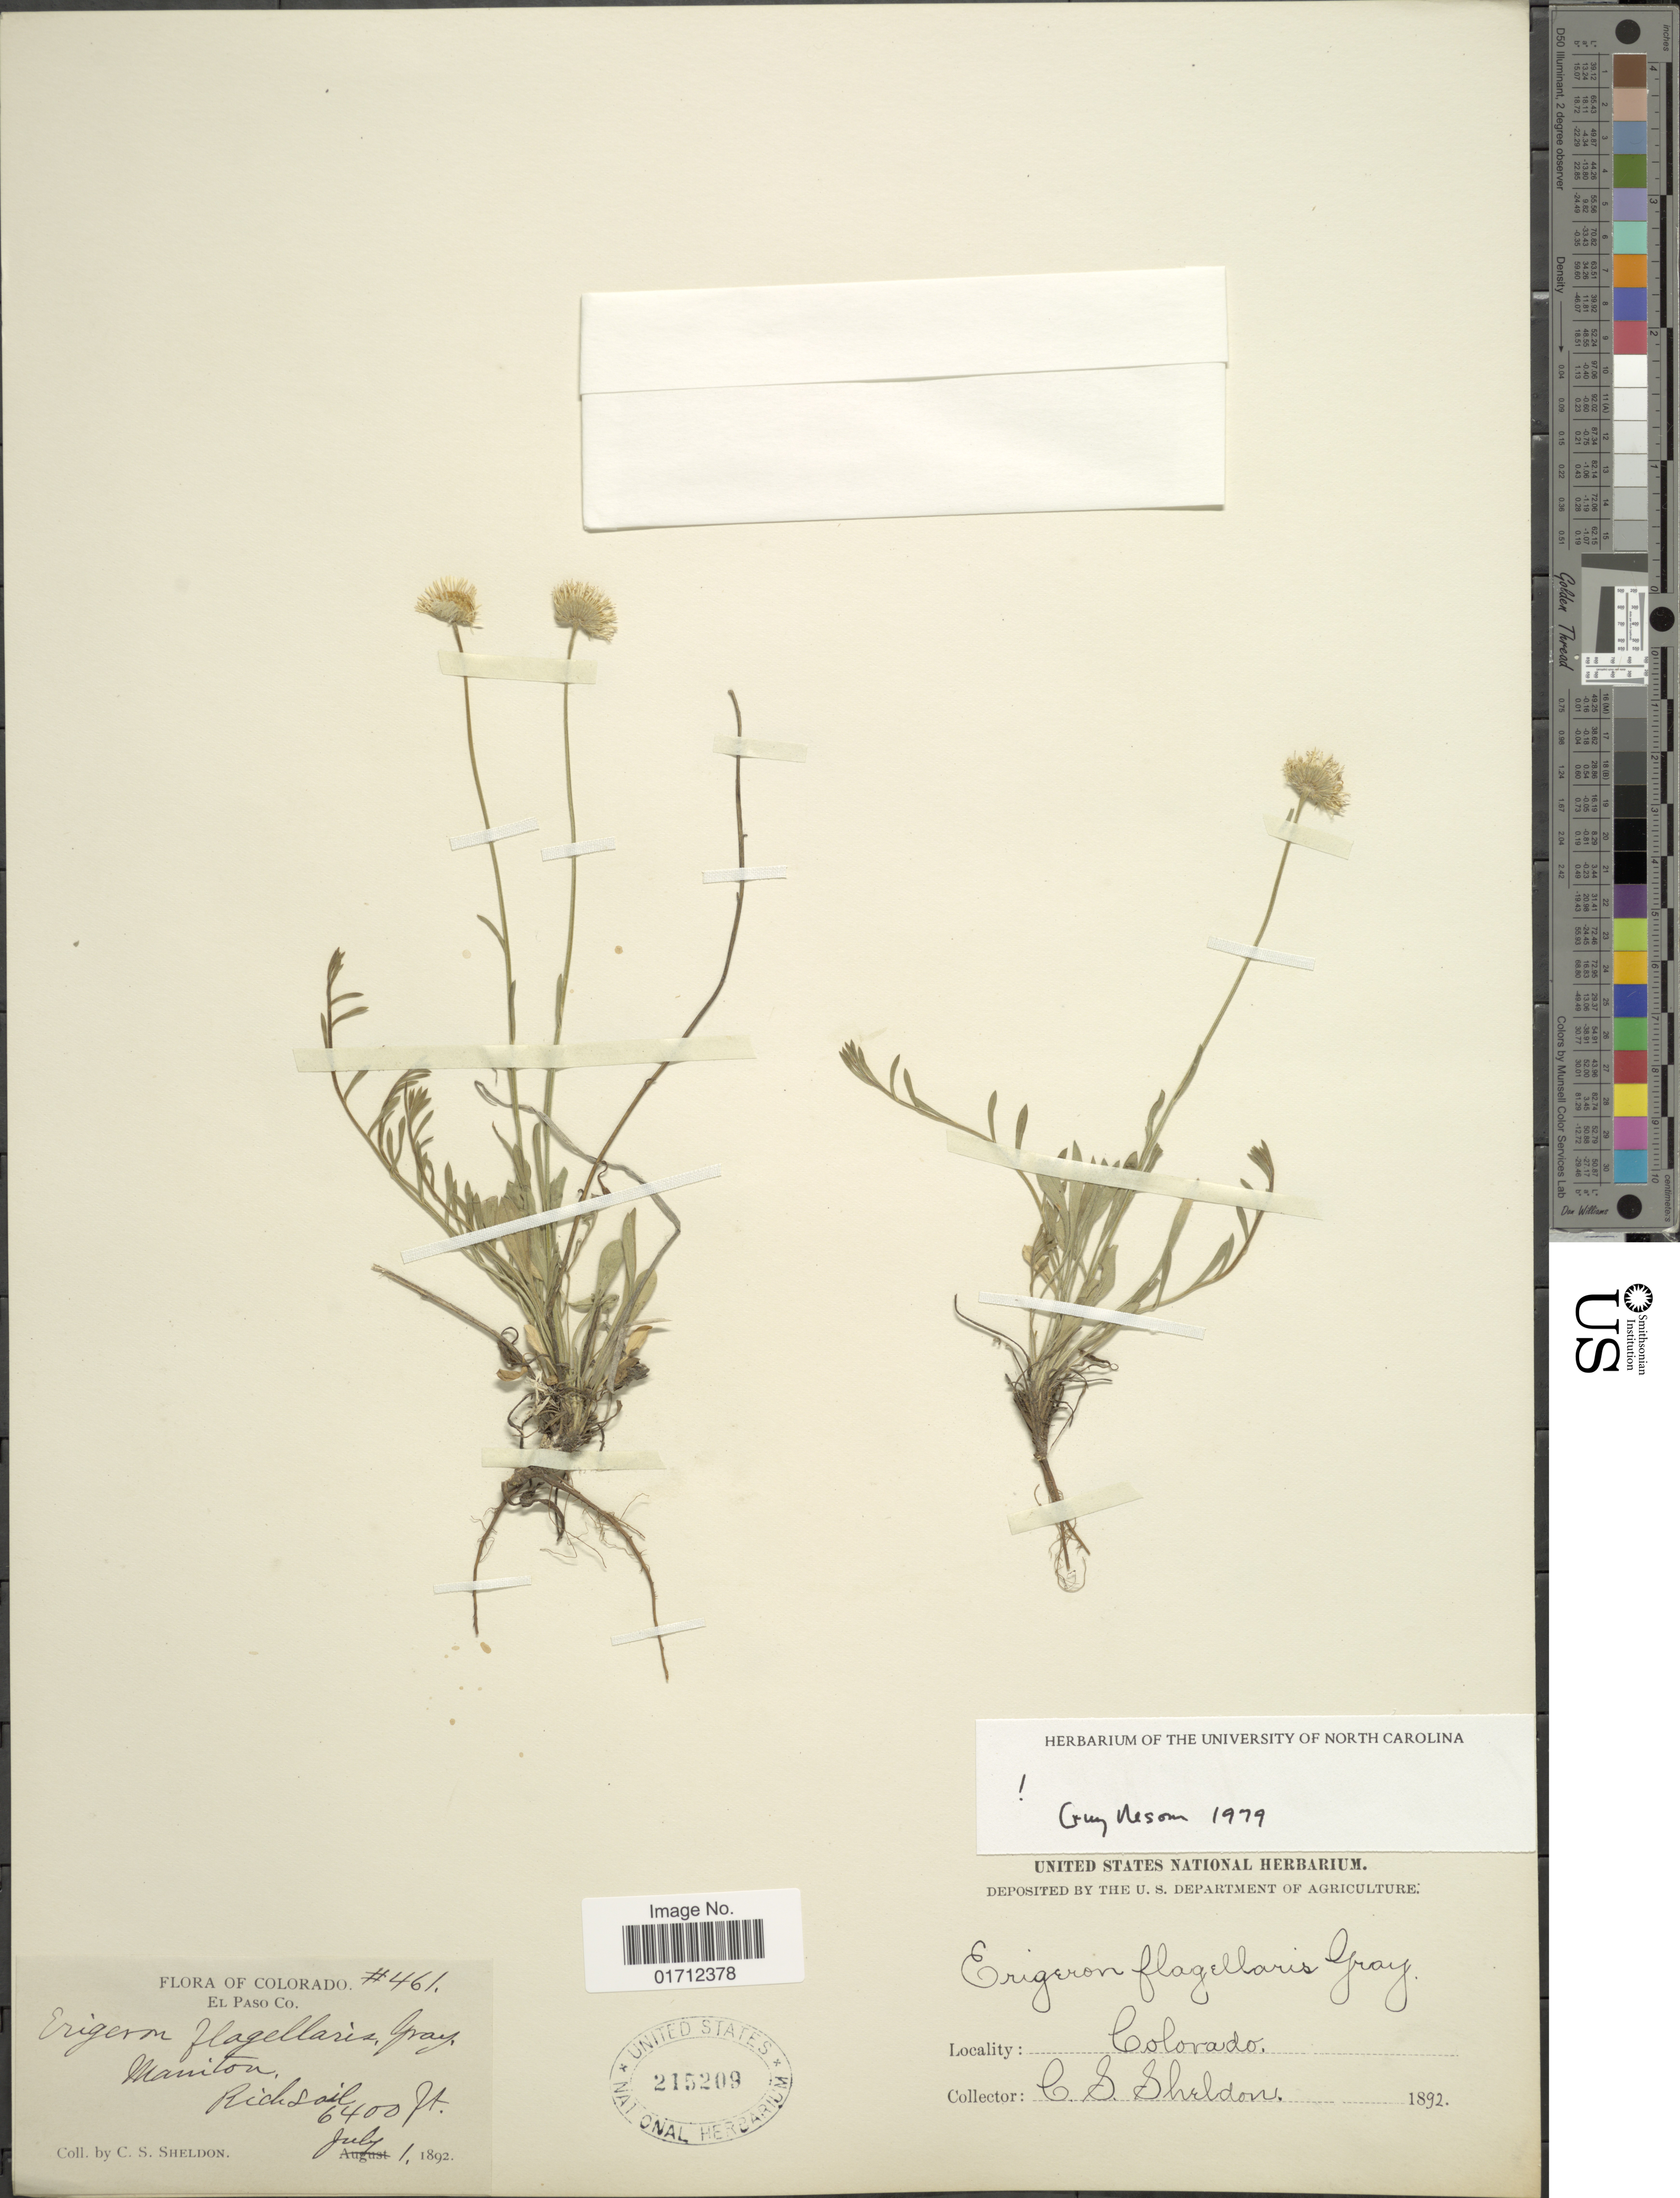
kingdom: Plantae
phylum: Tracheophyta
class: Magnoliopsida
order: Asterales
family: Asteraceae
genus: Erigeron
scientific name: Erigeron flagellaris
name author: A. Gray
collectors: C. S. Sheldon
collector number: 461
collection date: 1892-07-01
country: United States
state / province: Colorado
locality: El Paso Co., Mamiton.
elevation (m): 1951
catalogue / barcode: US 215209